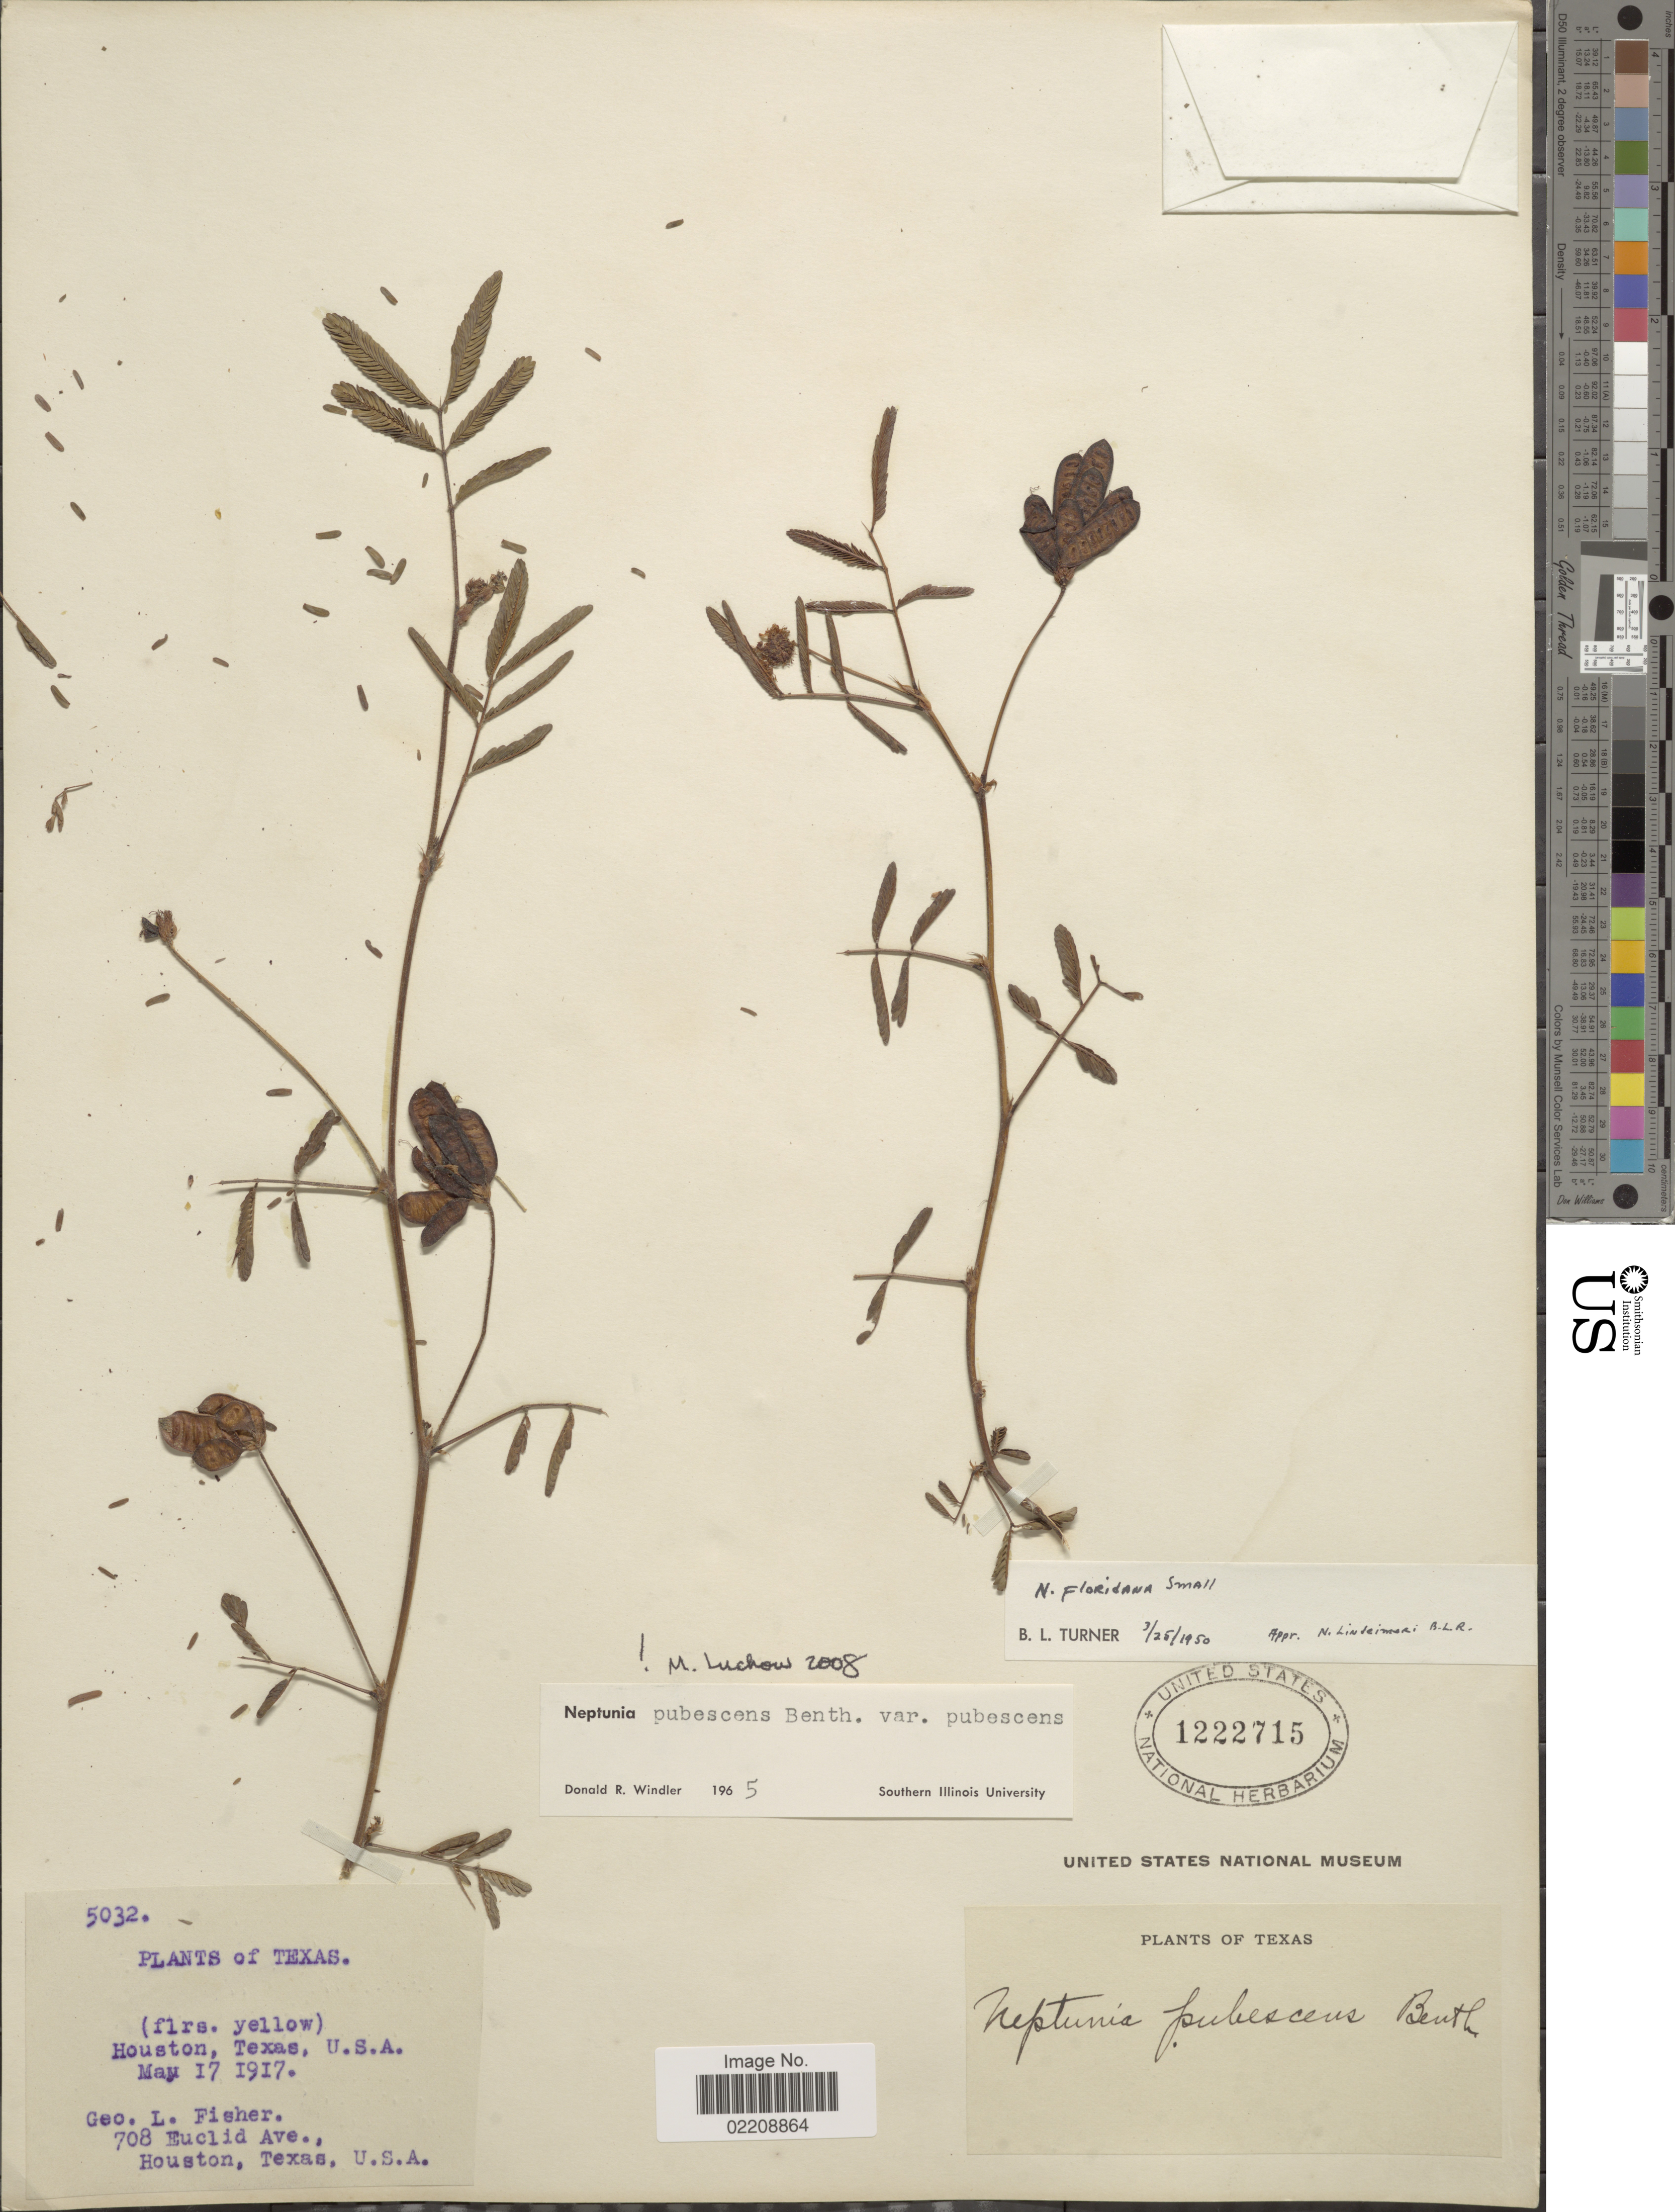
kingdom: Plantae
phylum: Tracheophyta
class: Magnoliopsida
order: Fabales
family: Fabaceae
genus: Neptunia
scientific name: Neptunia pubescens var. pubescens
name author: Benth.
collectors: G. L. Fisher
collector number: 5032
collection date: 1917-05-17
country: United States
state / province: Texas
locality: Houston, U.S.A.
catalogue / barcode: US 1222715